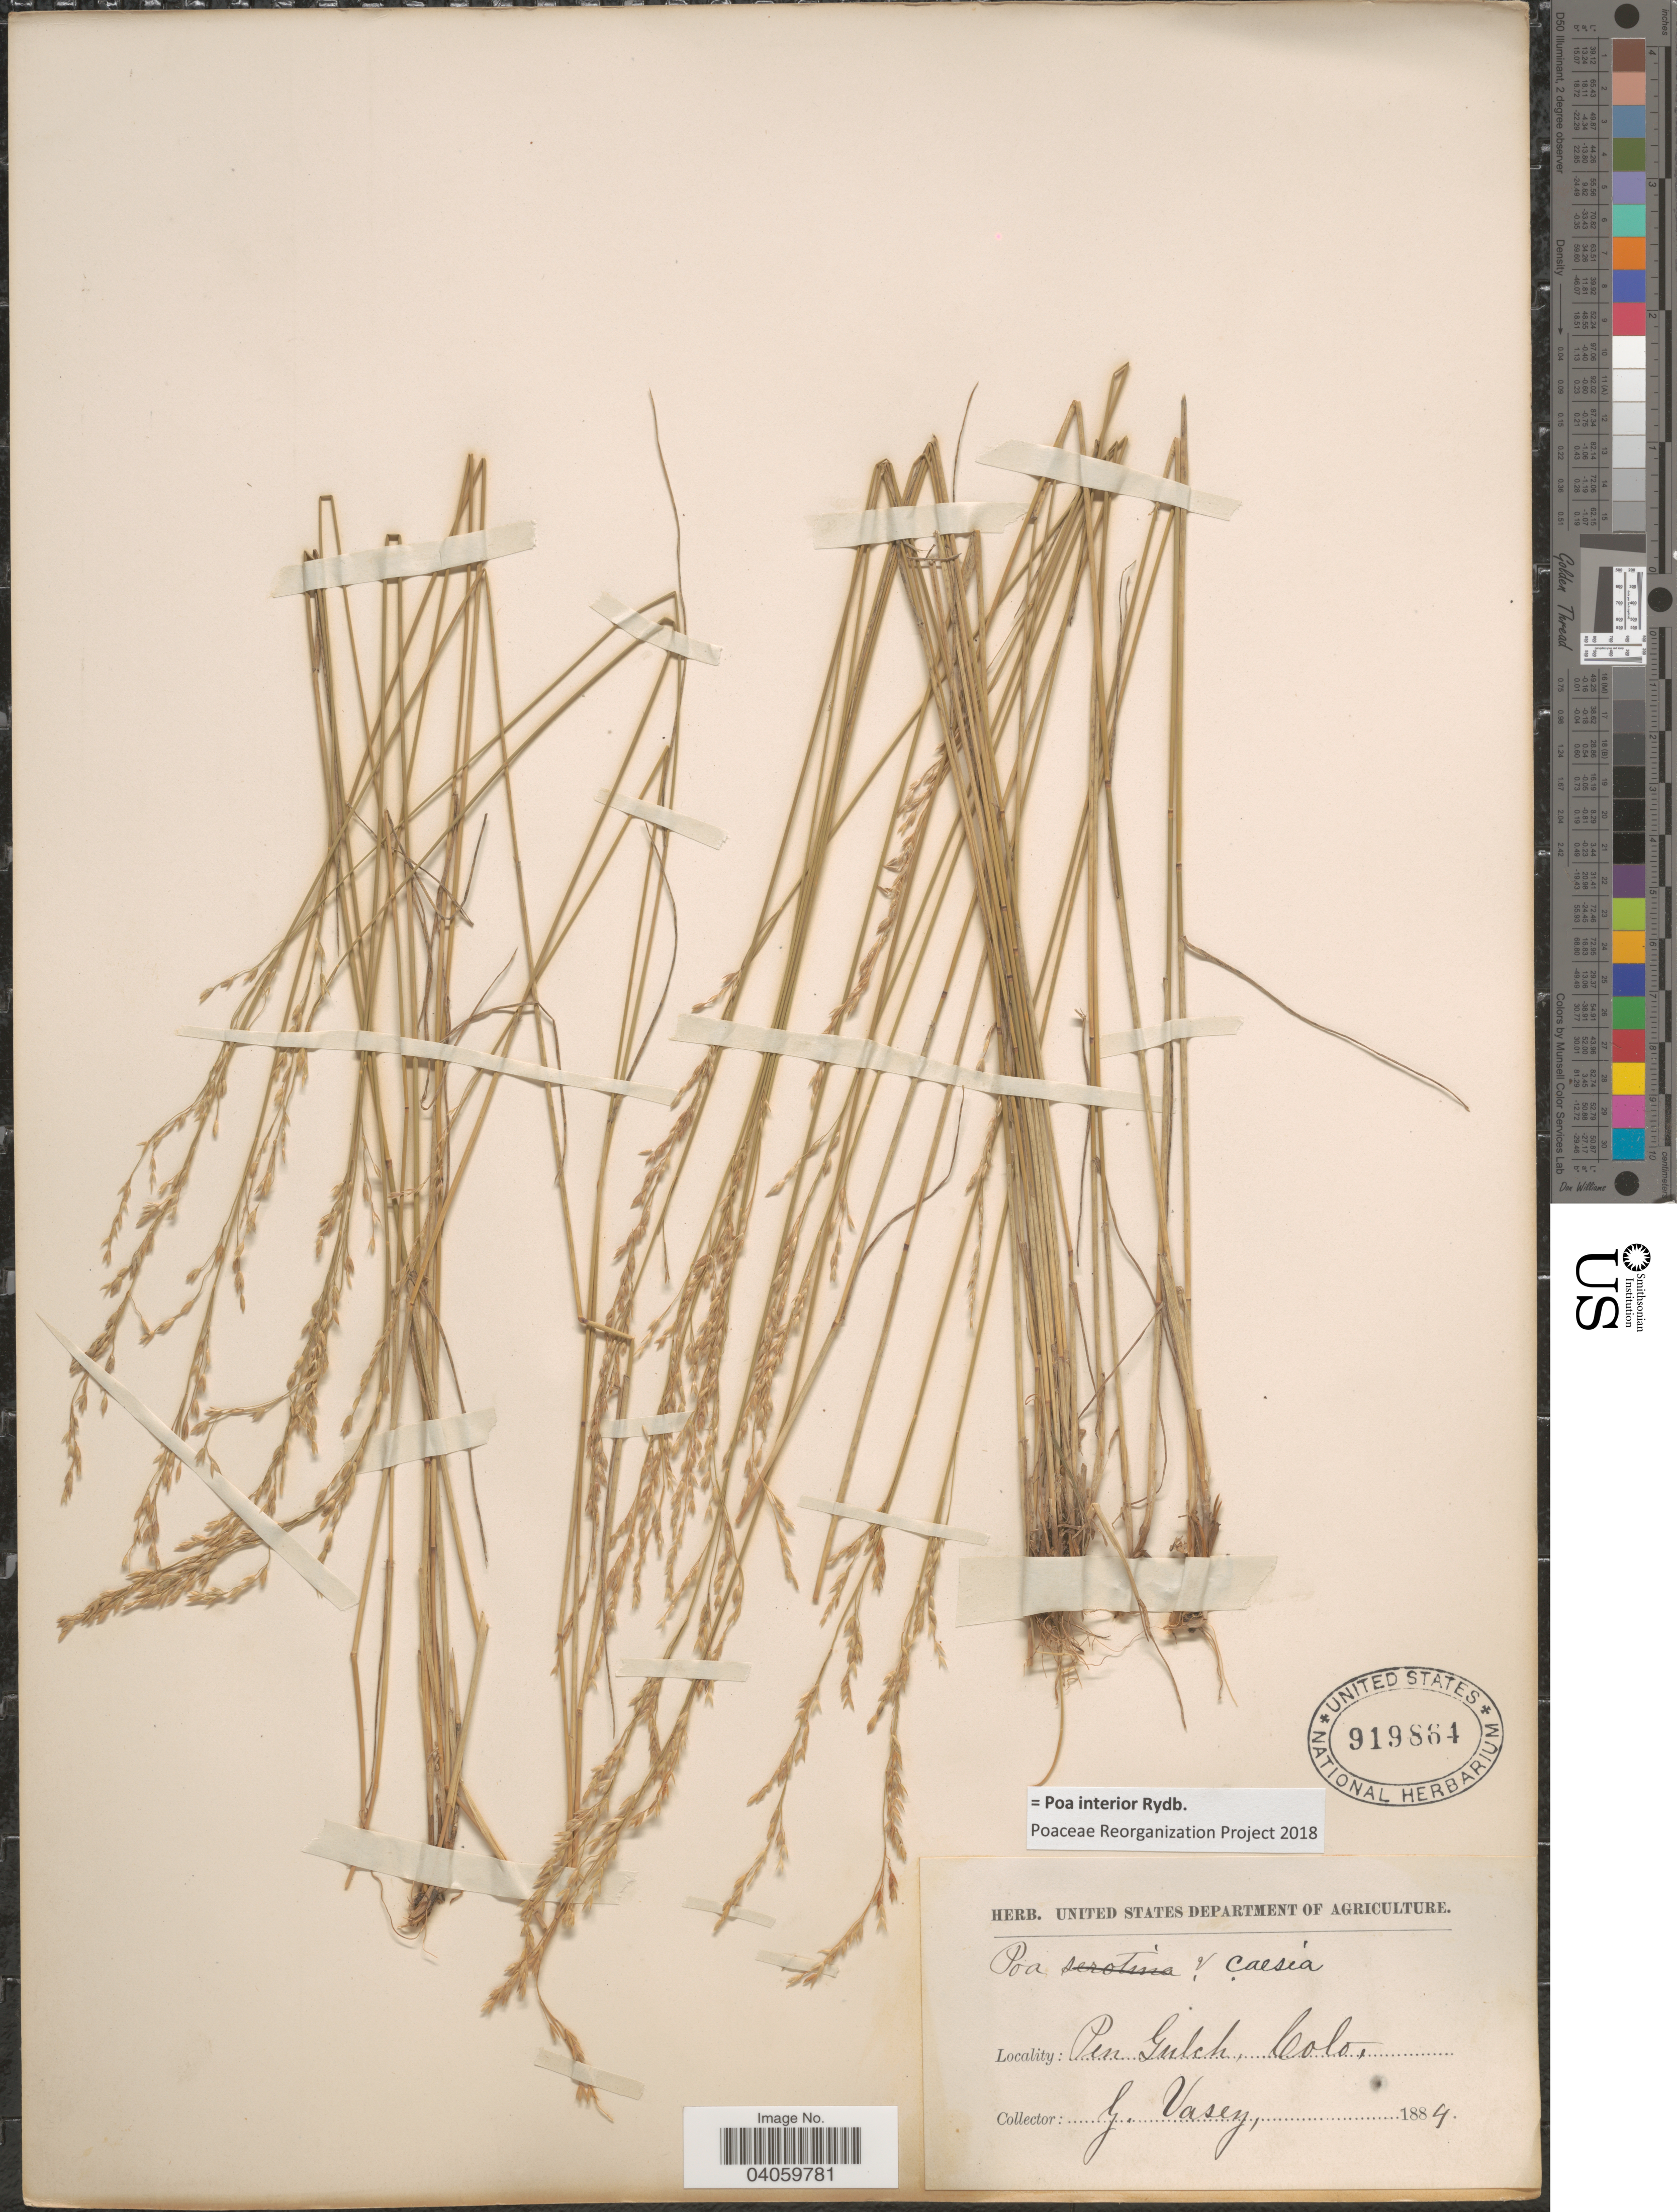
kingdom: Plantae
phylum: Tracheophyta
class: Liliopsida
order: Poales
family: Poaceae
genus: Poa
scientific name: Poa interior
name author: Rydb.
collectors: G. Vasey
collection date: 1884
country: United States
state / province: Colorado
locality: Pen Gulch.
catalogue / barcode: US 919864